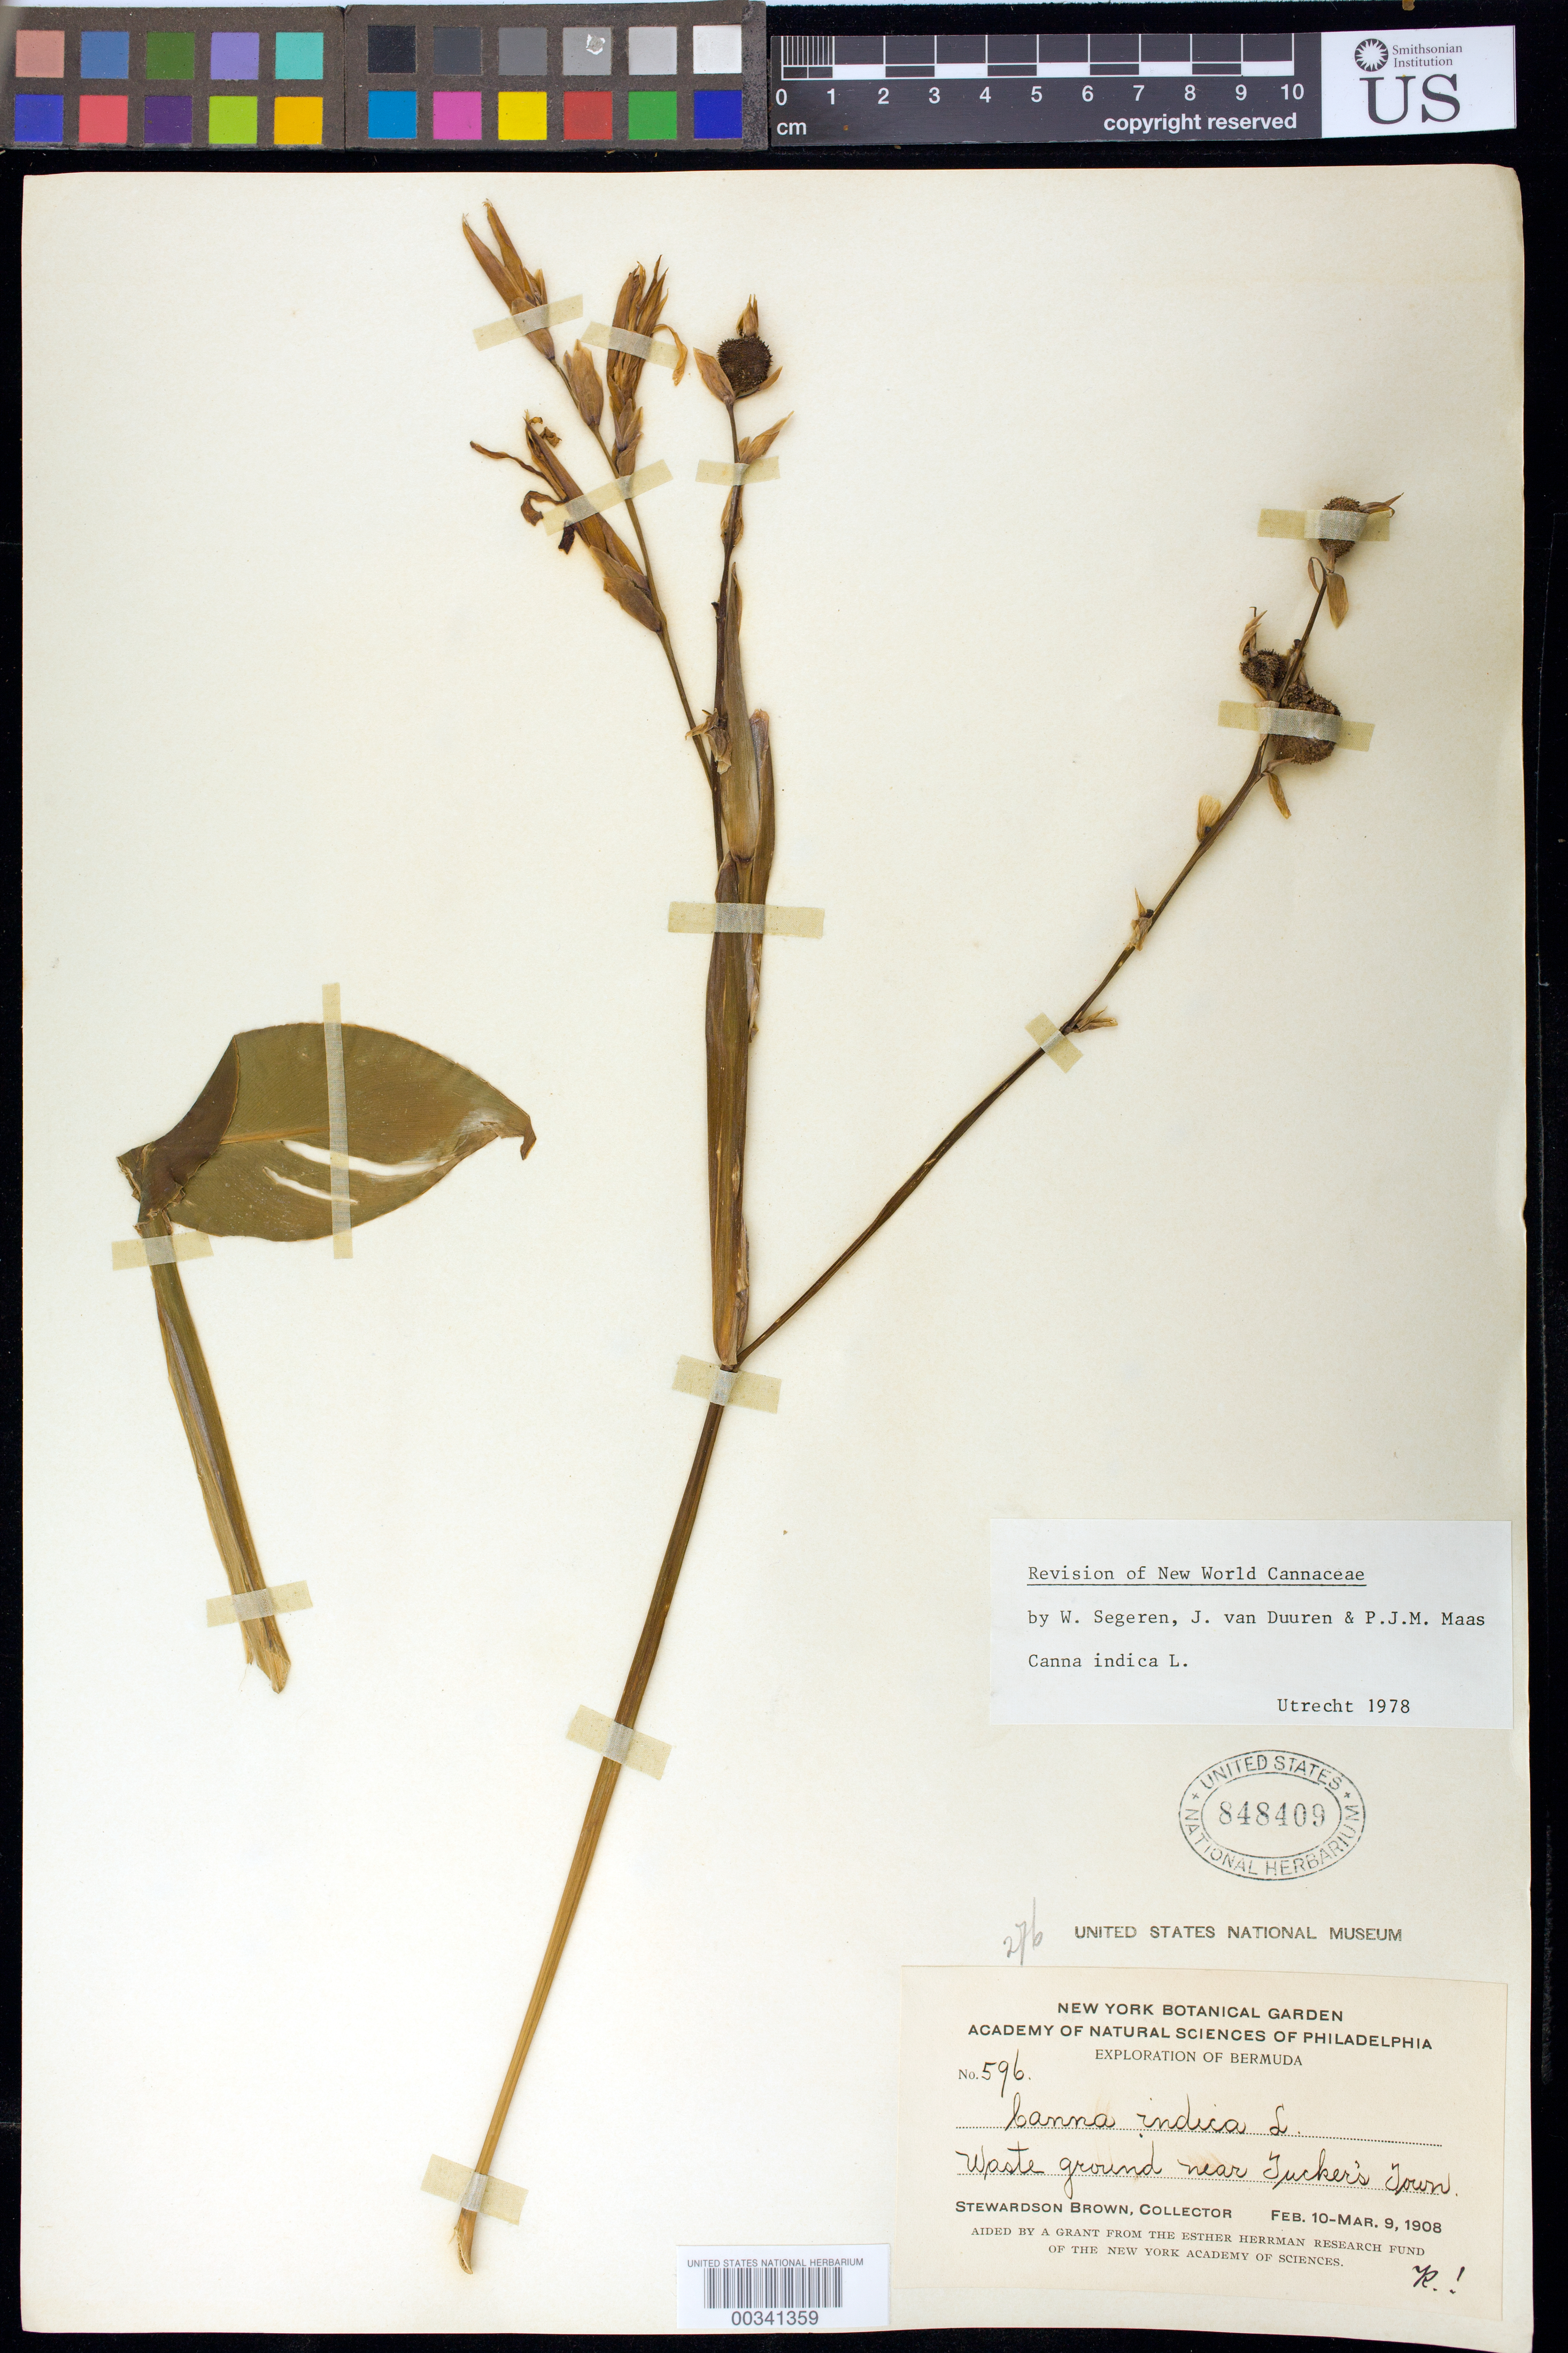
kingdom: Plantae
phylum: Tracheophyta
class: Liliopsida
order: Zingiberales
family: Cannaceae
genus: Canna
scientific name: Canna indica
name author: L.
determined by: Segeren, W.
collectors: S. Brown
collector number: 596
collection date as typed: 10 Feb 1908 to 09 Mar 1908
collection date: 1908-02-10/1908-03-09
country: Bermuda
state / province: Saint George's (parish)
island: Bermuda Island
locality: Waste ground near Tucker's Town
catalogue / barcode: US 848409